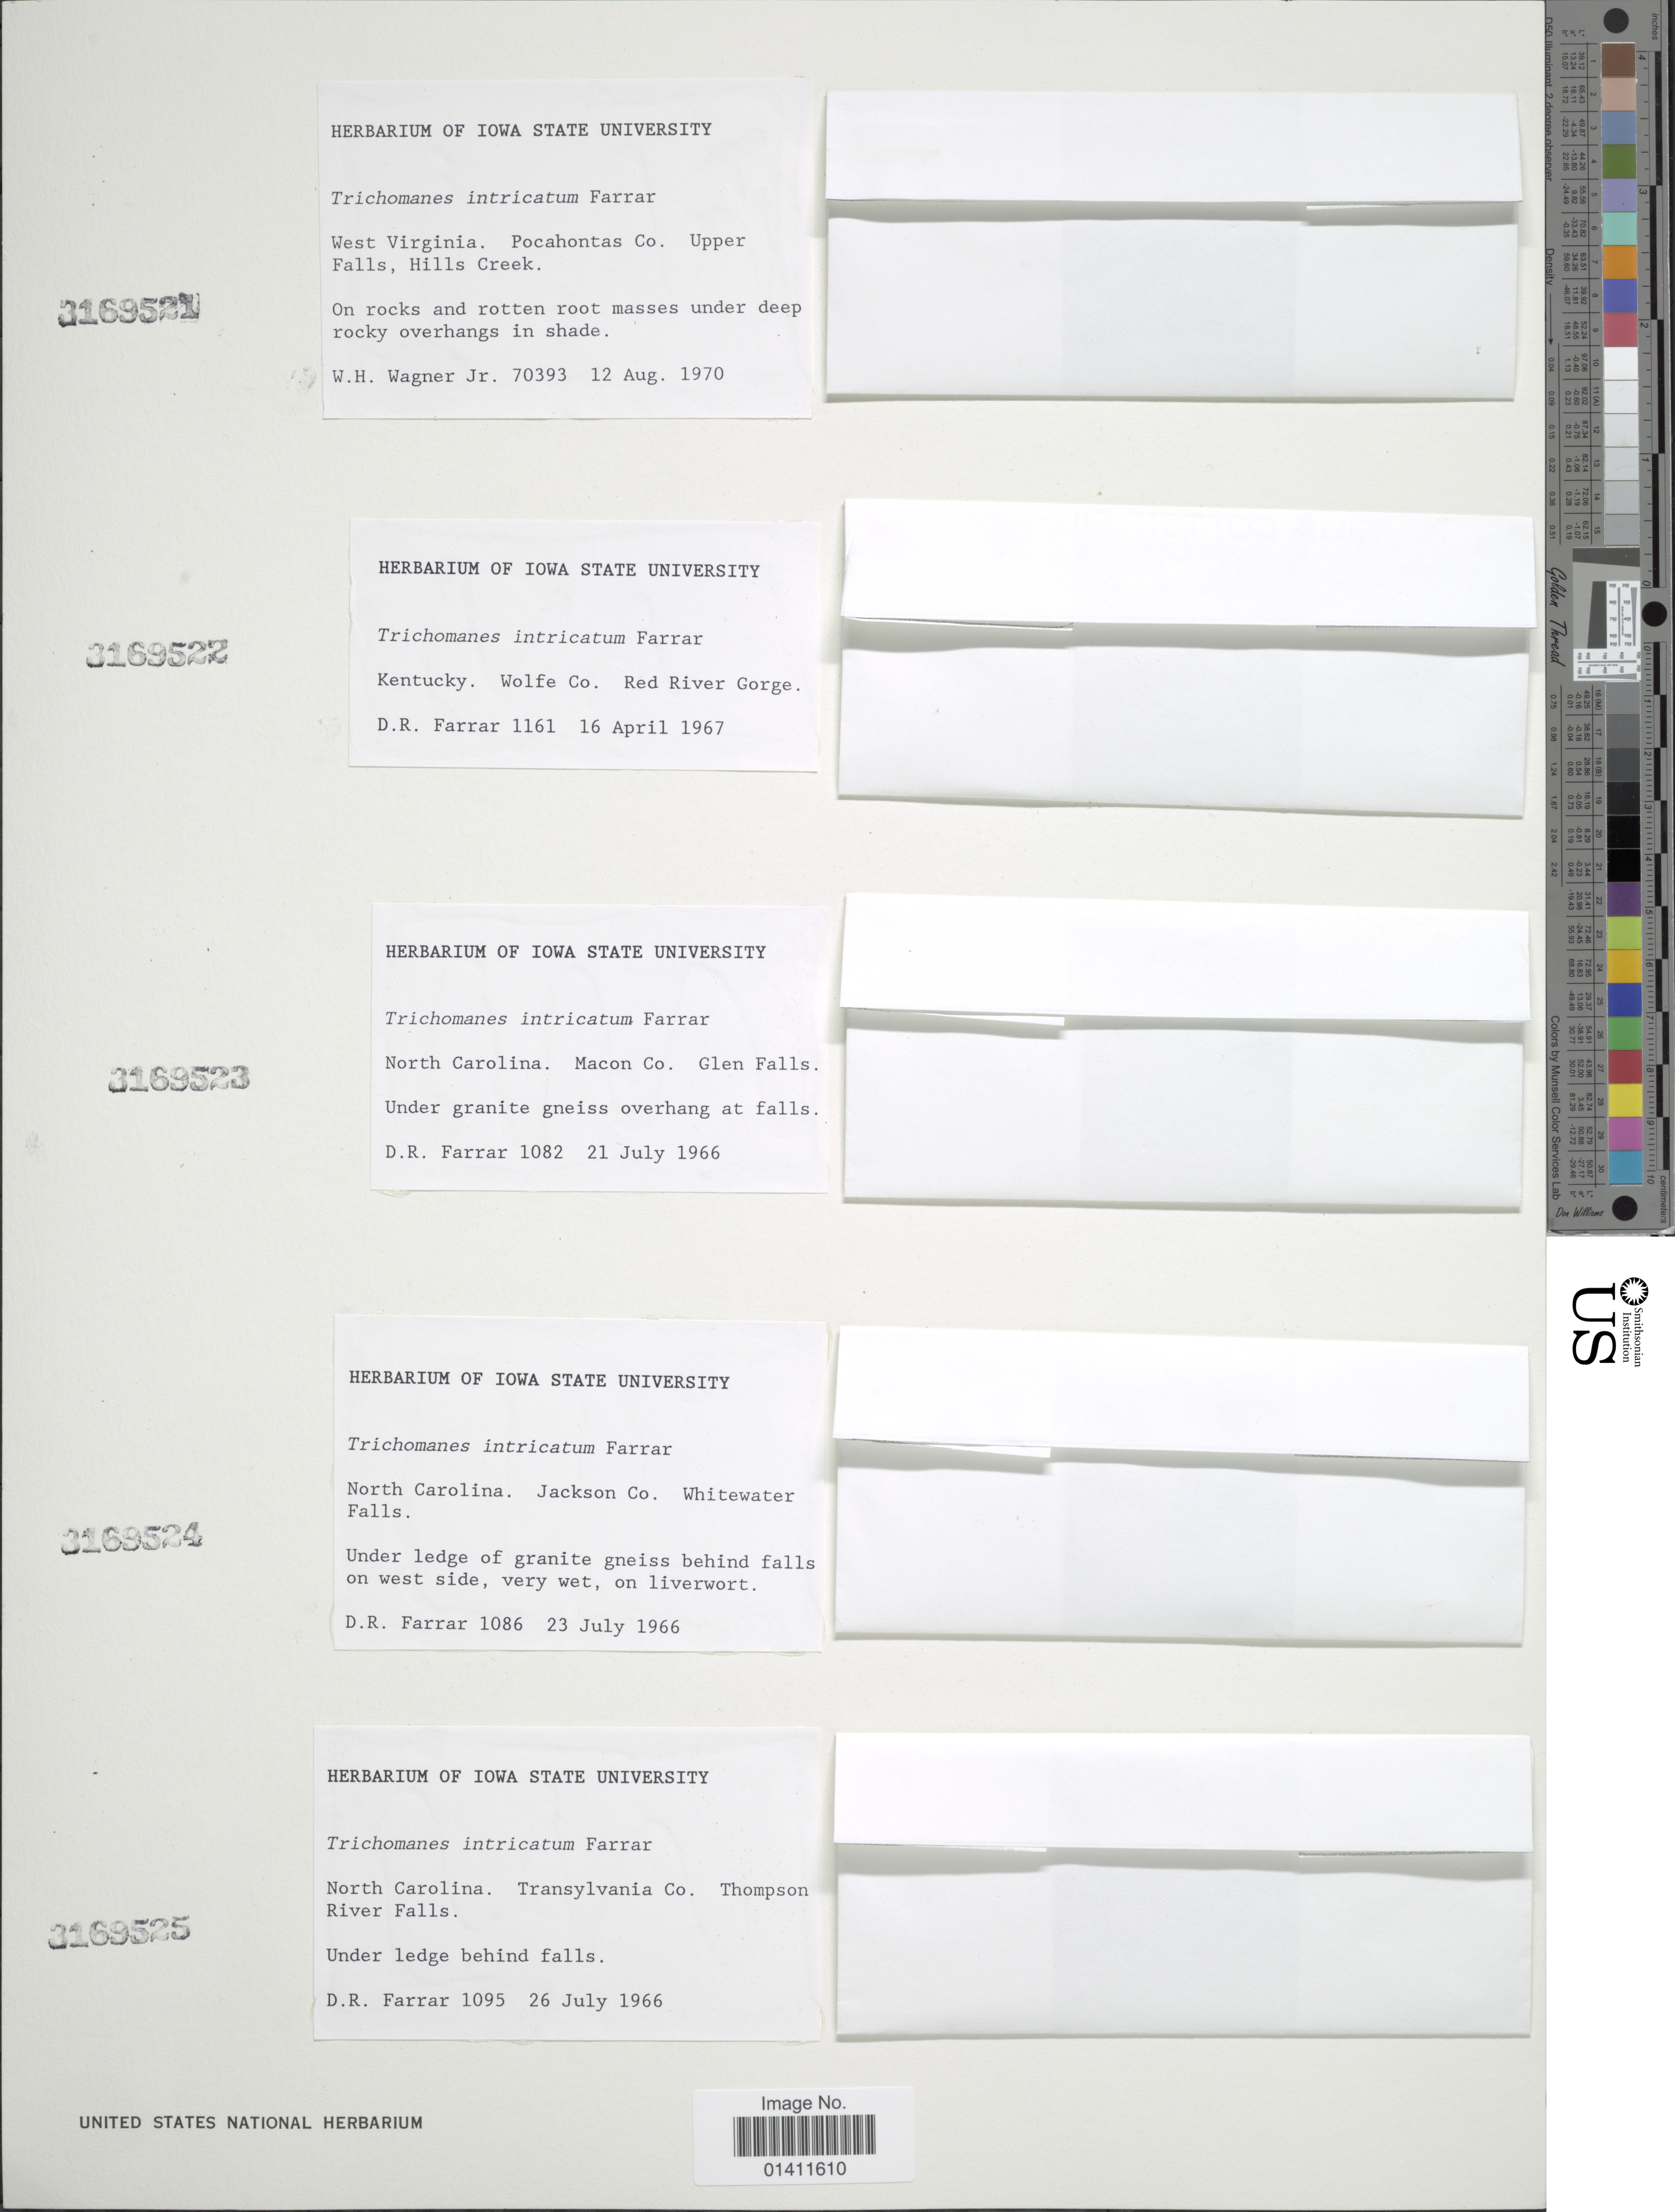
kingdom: Plantae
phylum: Tracheophyta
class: Polypodiopsida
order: Hymenophyllales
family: Hymenophyllaceae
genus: Vandenboschia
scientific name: Vandenboschia intricatum (Farrar) comb. ined., 2015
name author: (Farrar)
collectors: D. R. Farrar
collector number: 1095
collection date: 1966-07-26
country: United States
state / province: North Carolina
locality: Transylvania Co. Thompson River Falls.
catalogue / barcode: US 3169525-5